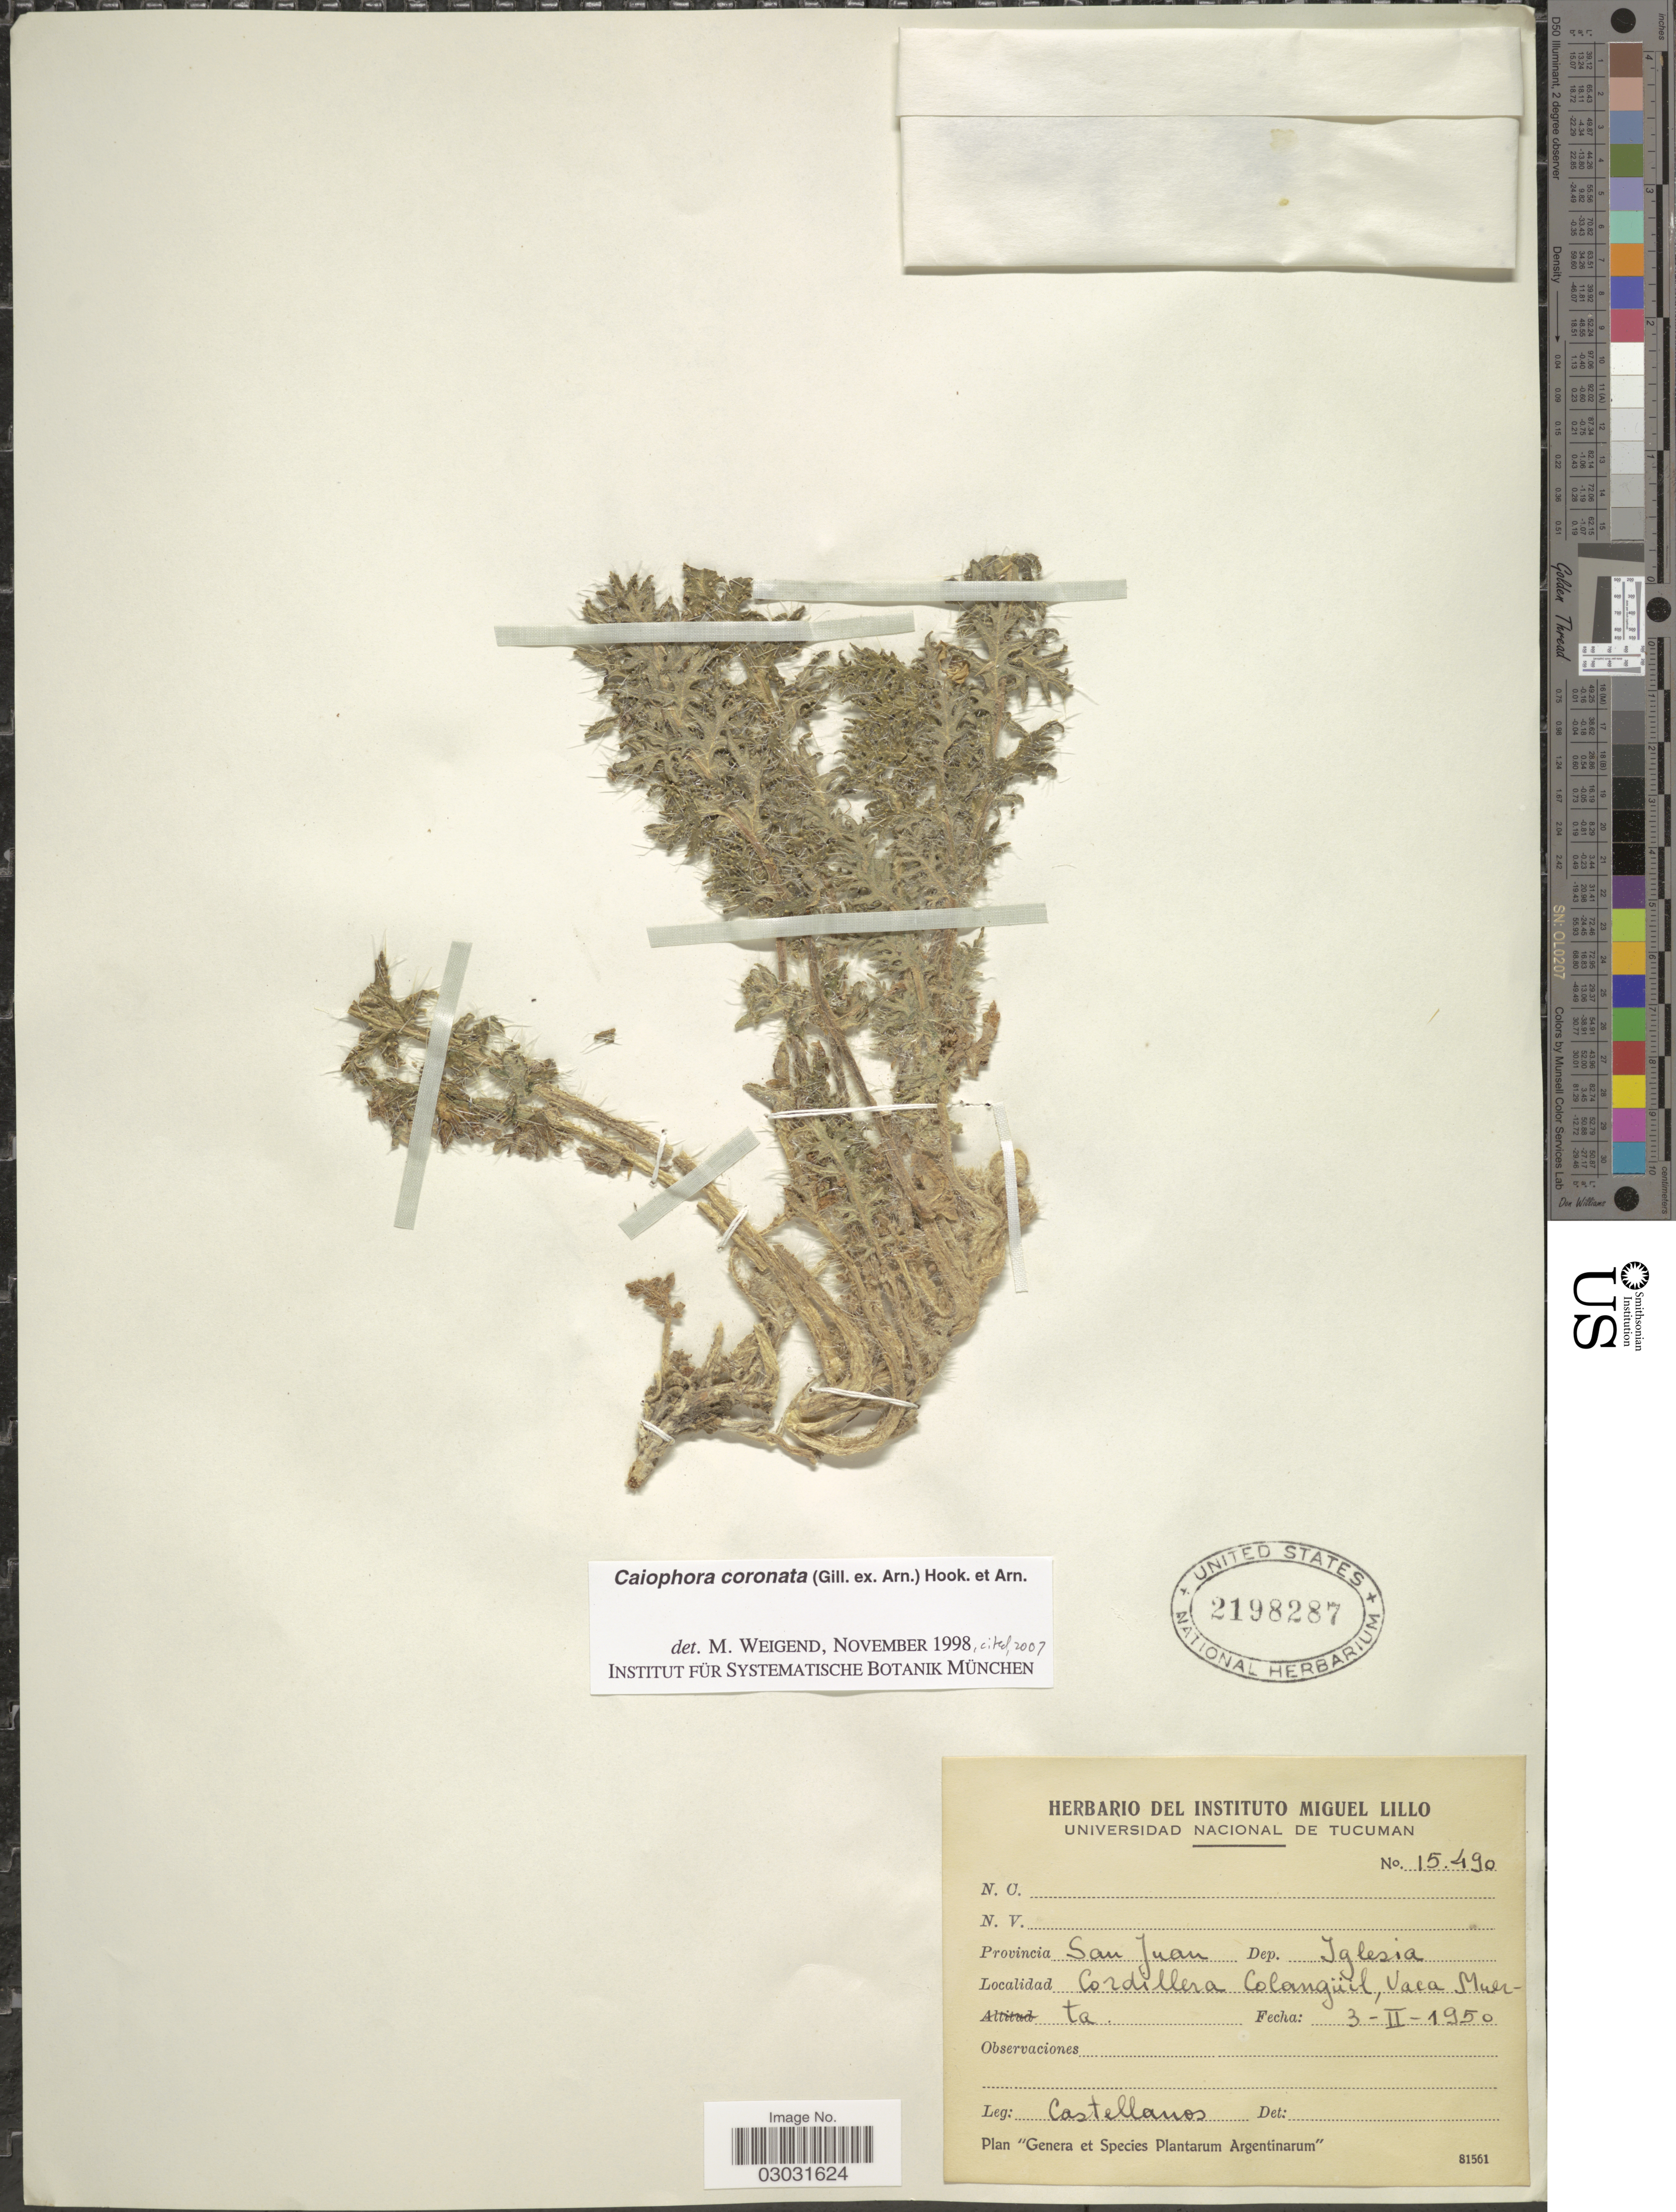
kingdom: Plantae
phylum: Tracheophyta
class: Magnoliopsida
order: Cornales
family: Loasaceae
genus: Caiophora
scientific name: Caiophora coronata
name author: (Gillies ex Arn.) Hook. & Arn.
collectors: -- Castellanos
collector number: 15490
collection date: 1950-02-03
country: Argentina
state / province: San Juan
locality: Dep. Iglesia. Cordillera Colangüil, Vaca Muerta.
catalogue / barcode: US 2198287